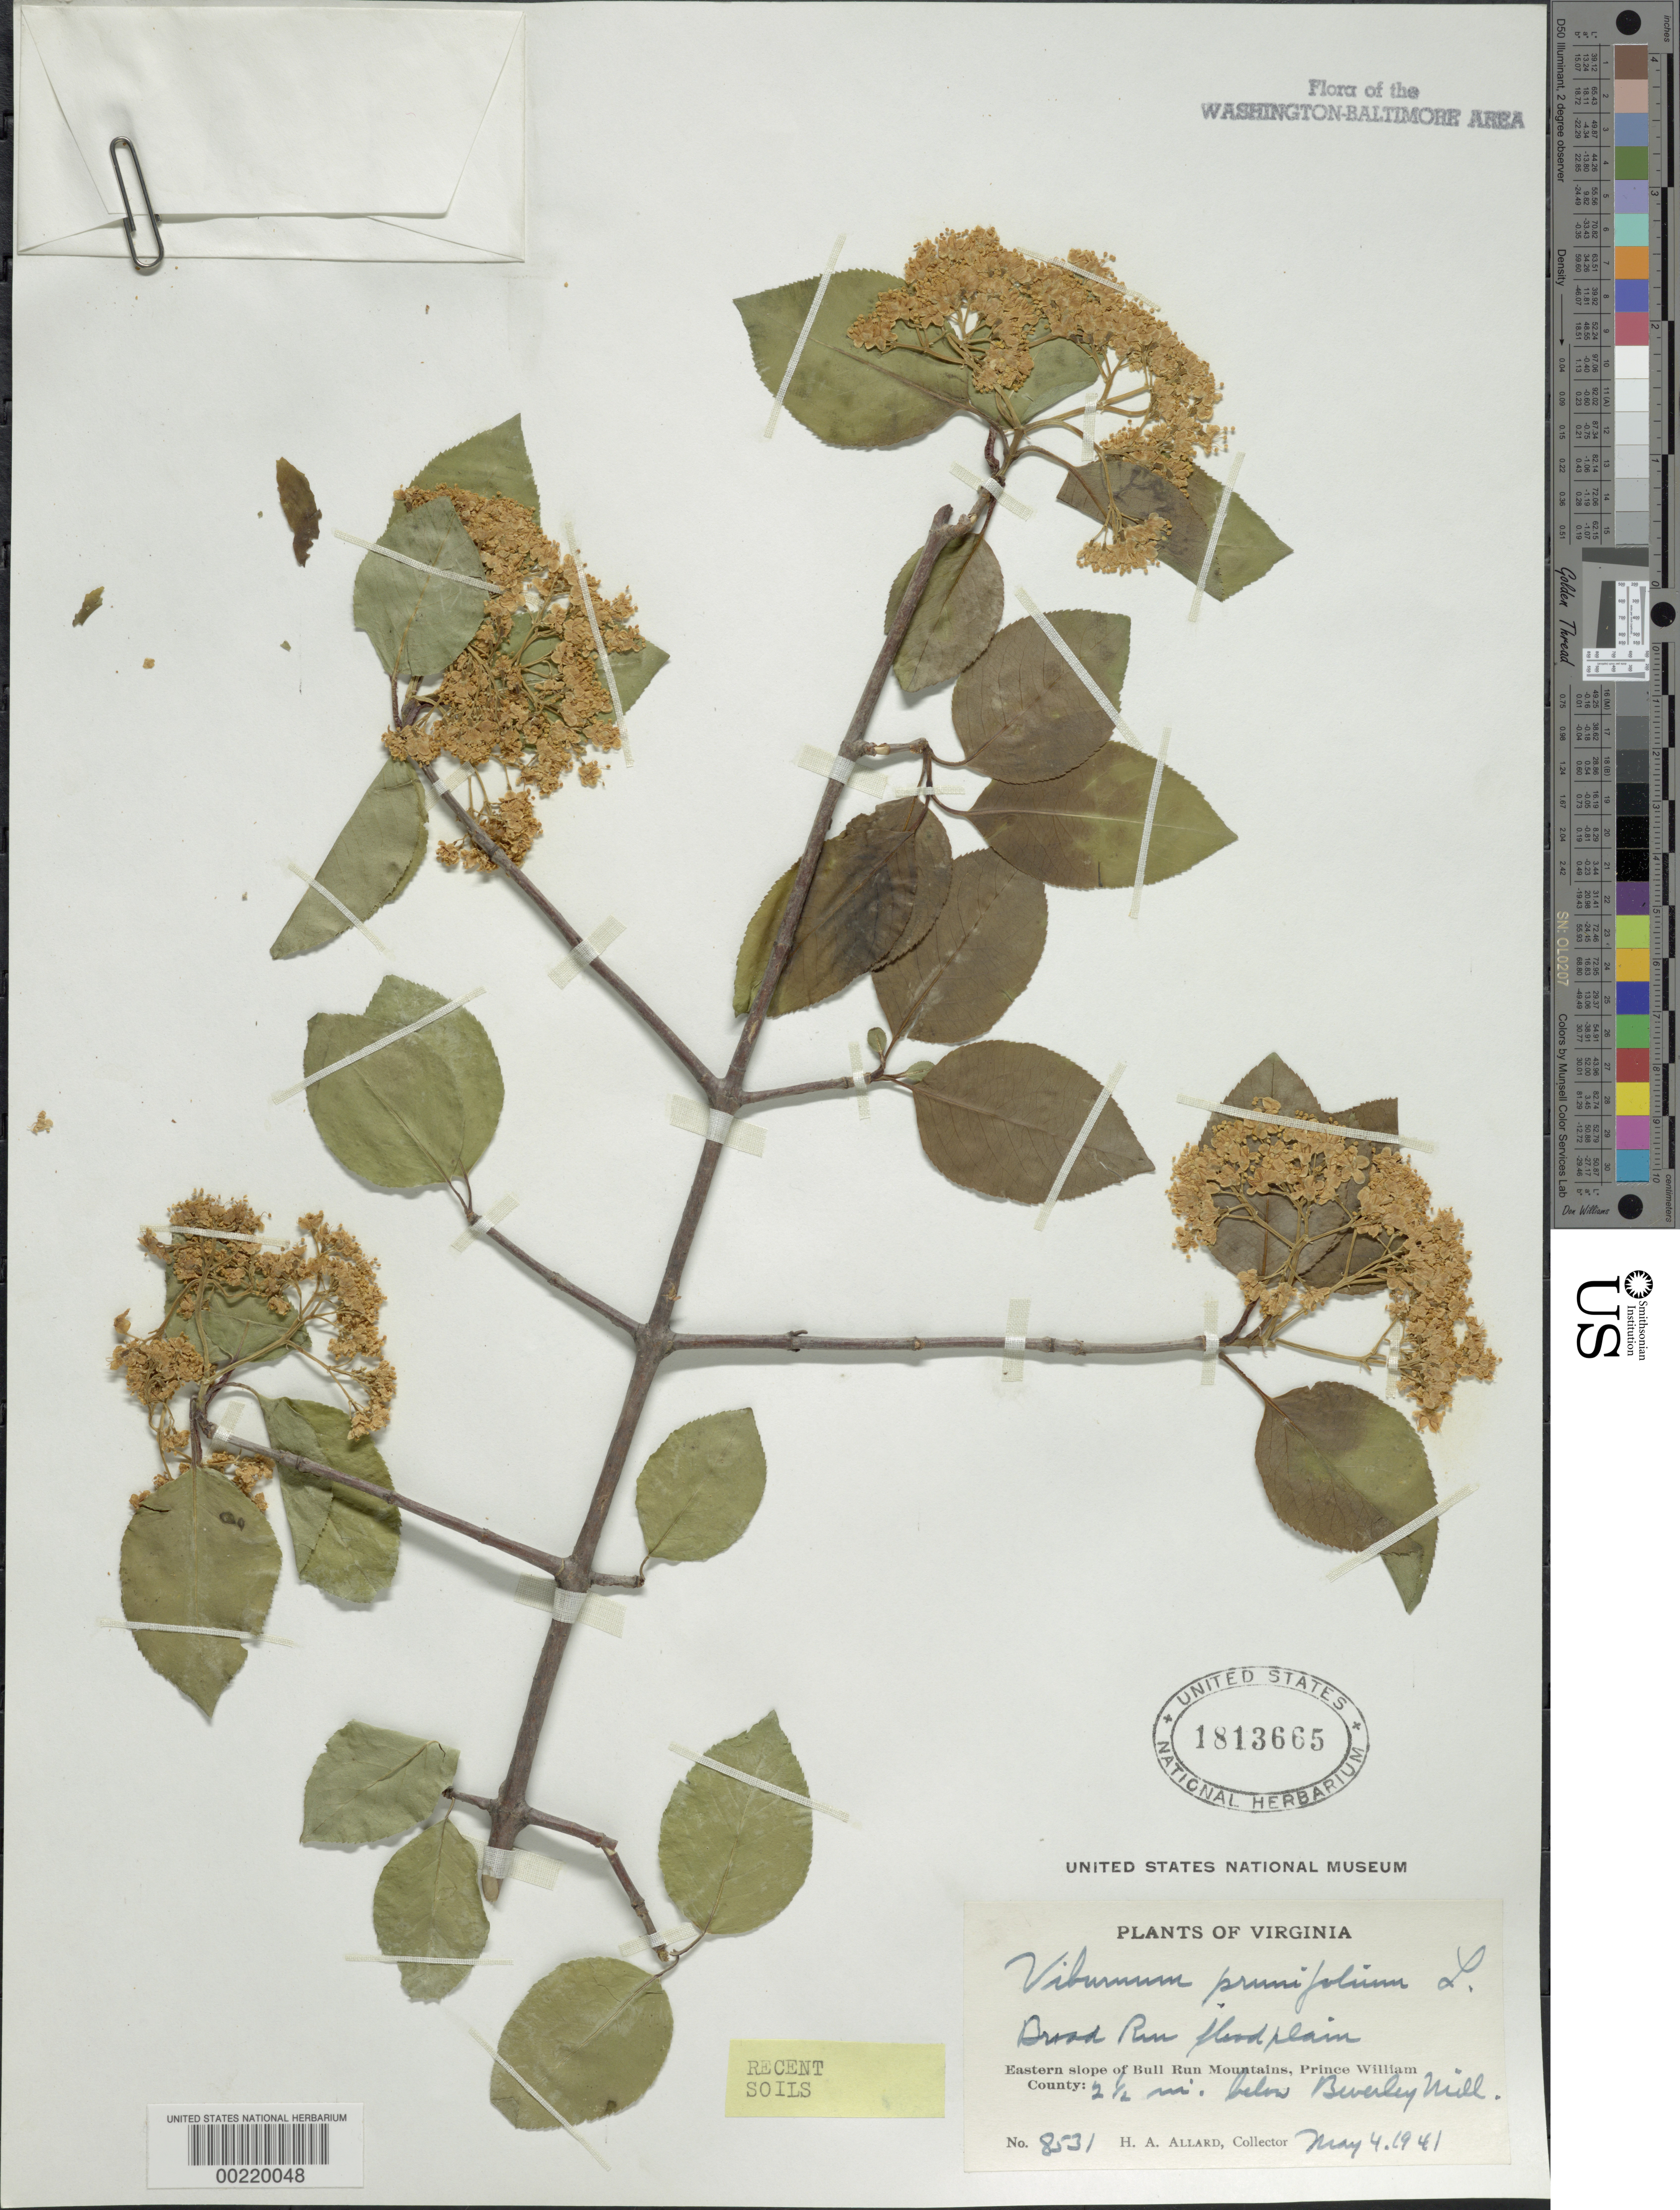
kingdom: Plantae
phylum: Tracheophyta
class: Magnoliopsida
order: Dipsacales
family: Viburnaceae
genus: Viburnum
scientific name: Viburnum prunifolium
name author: L.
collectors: H. A. Allard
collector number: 8531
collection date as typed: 04 May 1941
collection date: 1941-05-04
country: United States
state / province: Virginia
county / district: Prince William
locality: Broad Run below Beverley Mill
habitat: Flood plain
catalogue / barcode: US 1813665